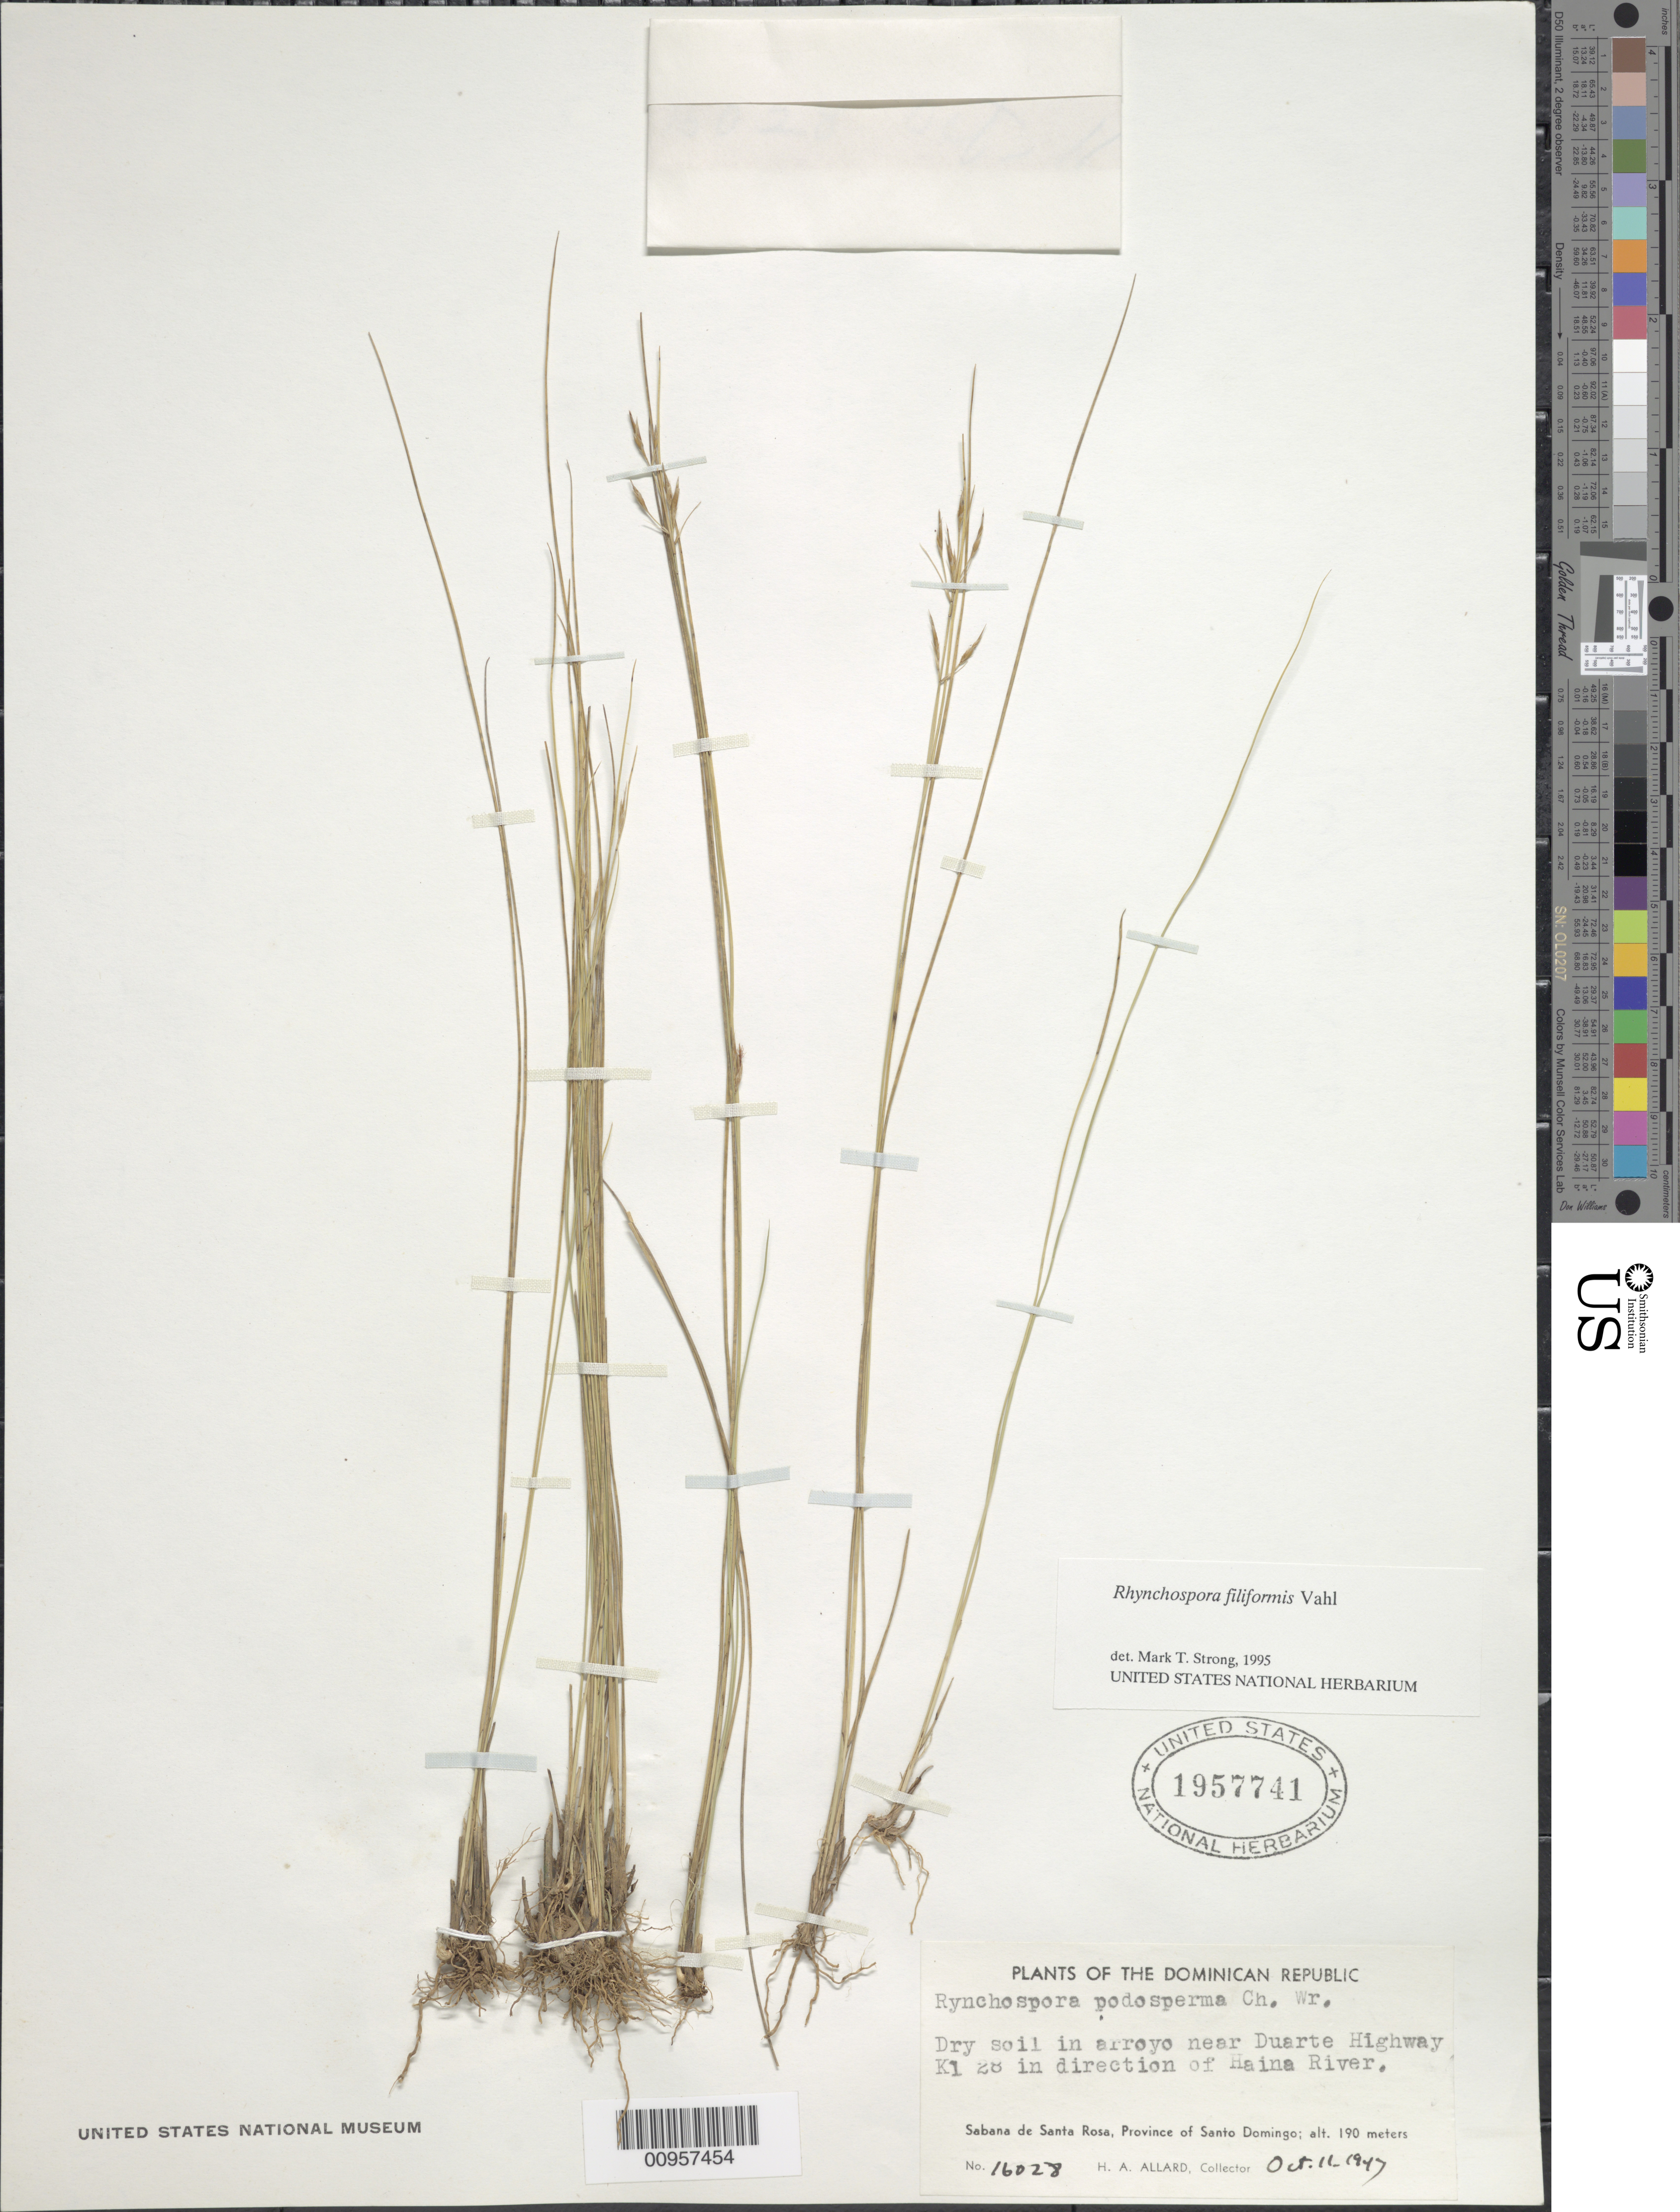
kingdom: Plantae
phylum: Tracheophyta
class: Liliopsida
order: Poales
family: Cyperaceae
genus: Rhynchospora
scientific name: Rhynchospora filiformis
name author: Vahl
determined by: Strong, M. T., (US), Smithsonian Institution - National Museum of Natural History (UNITED STATES)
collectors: H. A. Allard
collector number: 16028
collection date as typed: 11 Oct 1947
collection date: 1947-10-11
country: Dominican Republic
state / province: Santo Domingo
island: Hispaniola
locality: Sabana de Santa Rosa, in arroyo near Duarte Highway, Kl. 28 in direction of Haina River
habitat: Dry soil in arroyo near highway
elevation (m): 190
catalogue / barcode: US 1957741